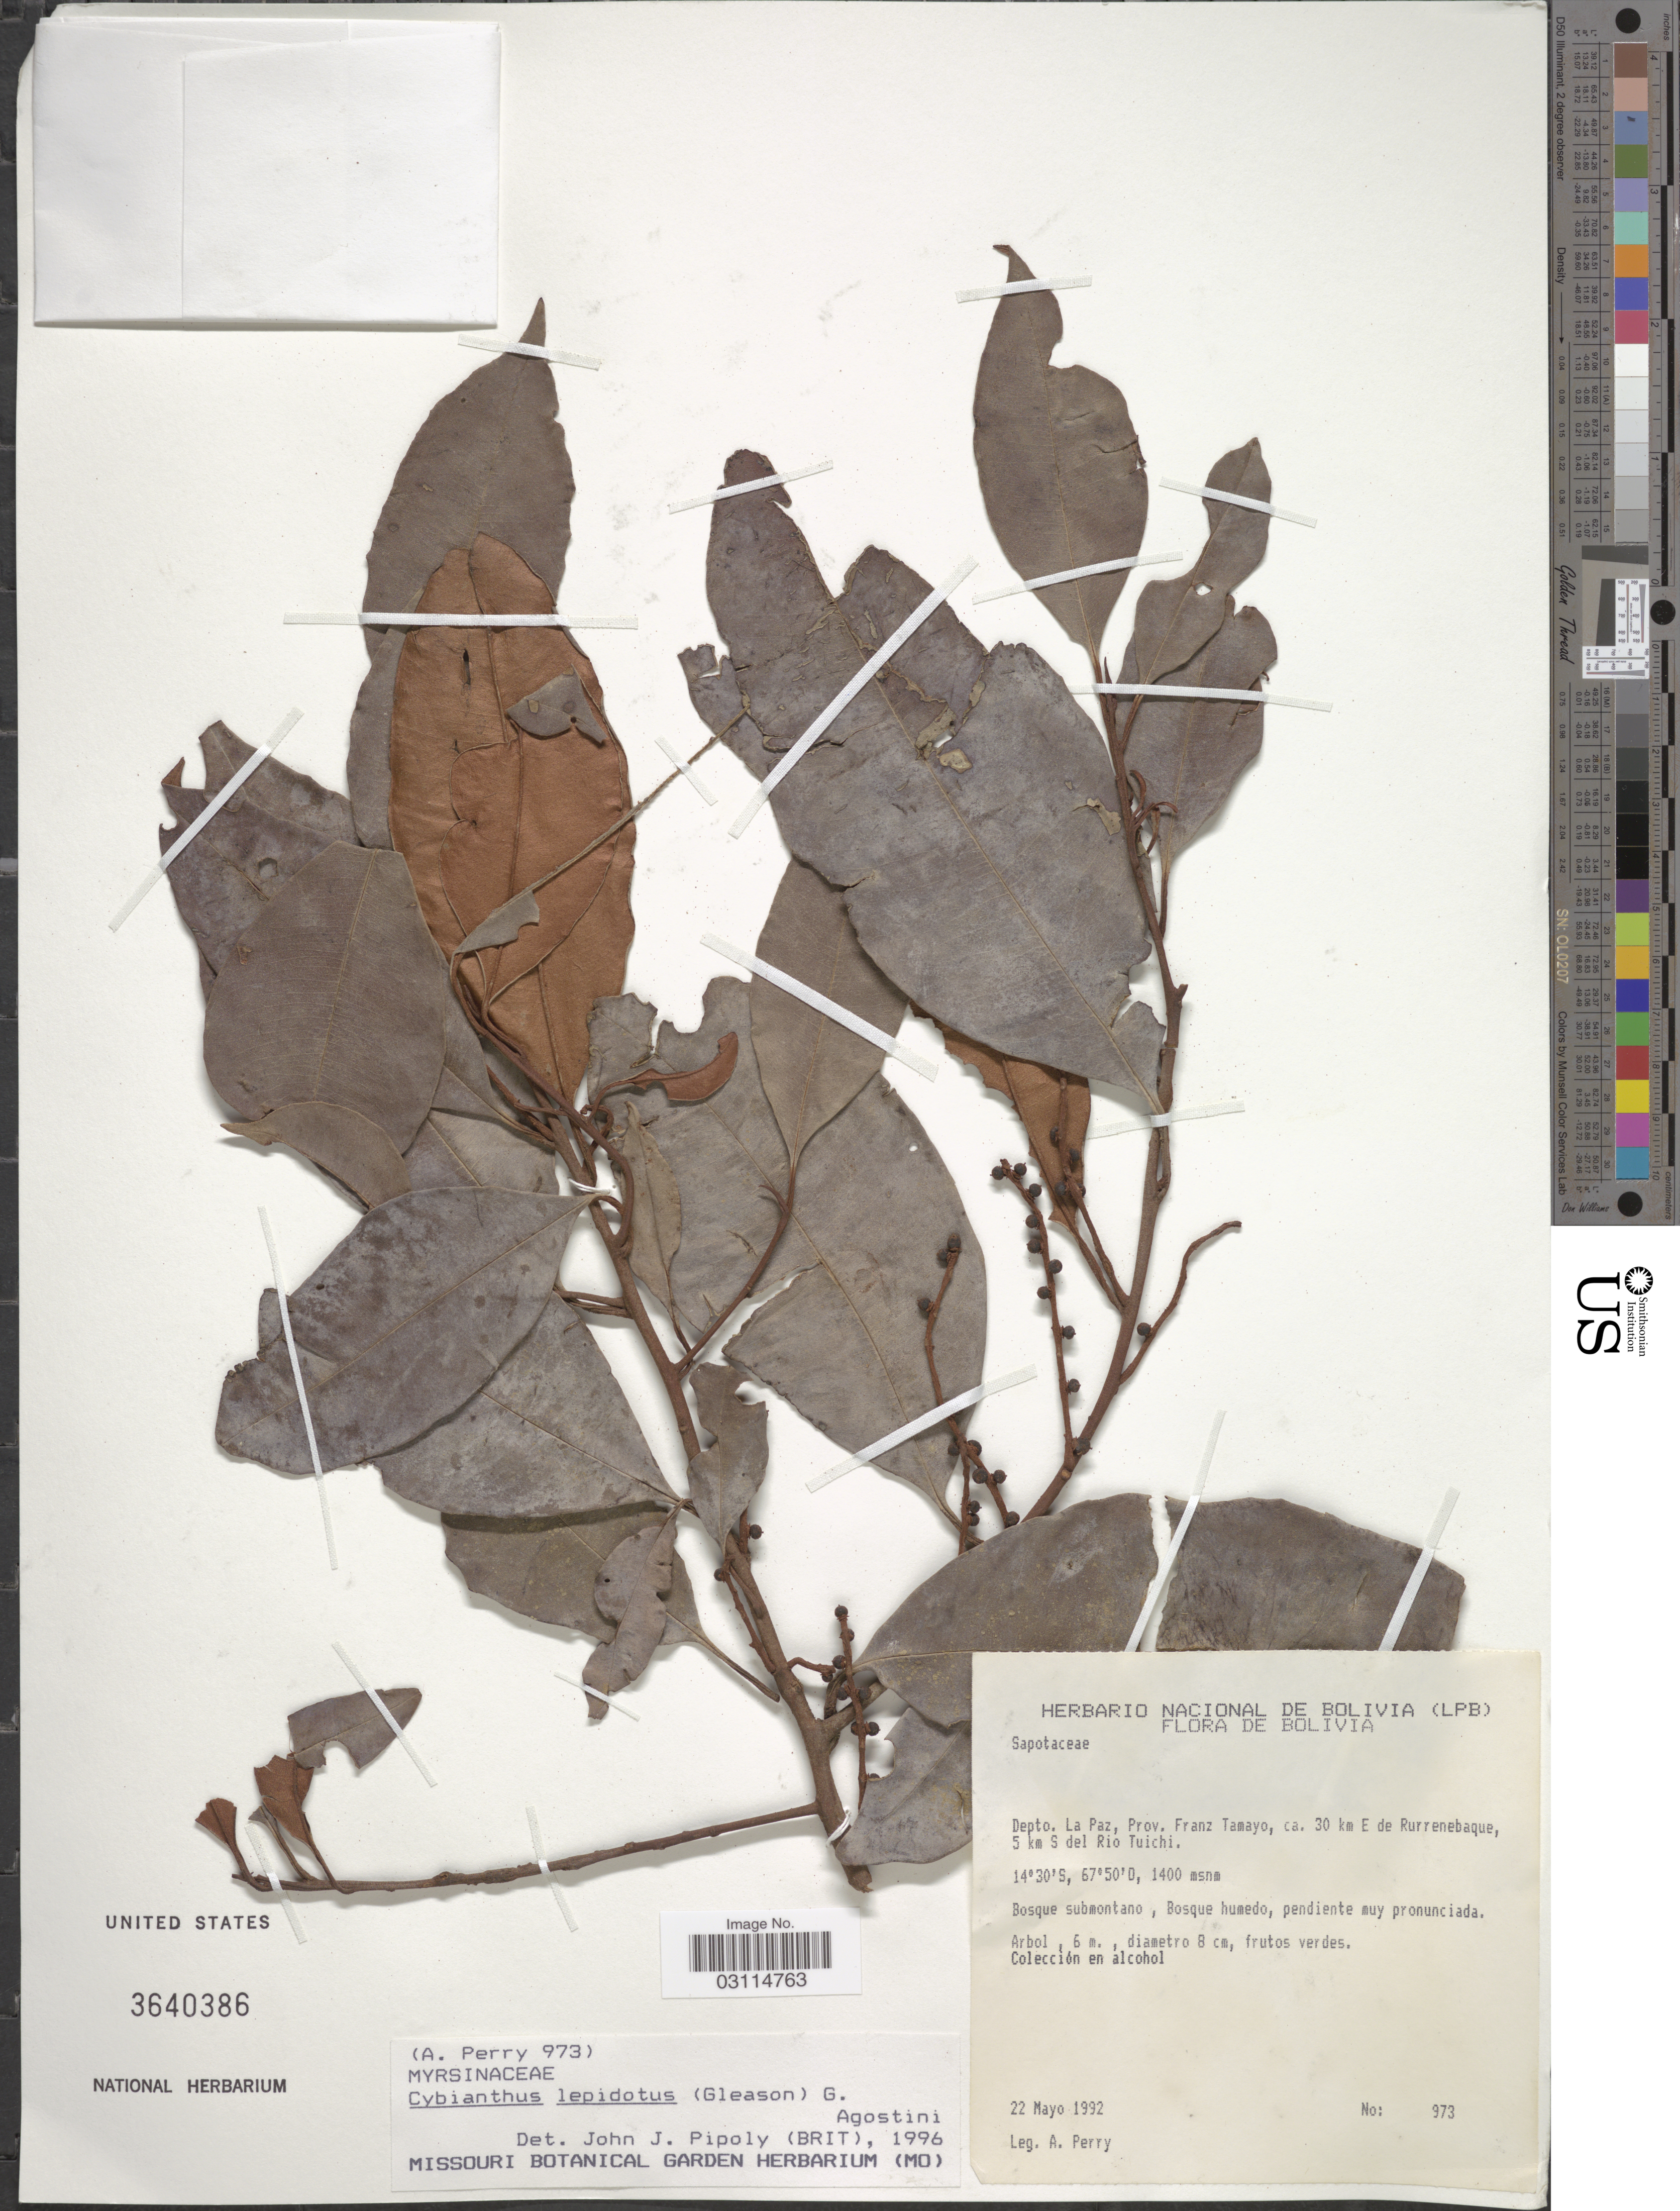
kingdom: Plantae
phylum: Tracheophyta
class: Magnoliopsida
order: Ericales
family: Primulaceae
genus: Cybianthus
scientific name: Cybianthus lepidotus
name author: (Gleason) G. Agostini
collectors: A. Perry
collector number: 973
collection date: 1992-05-22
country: Bolivia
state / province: La Paz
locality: Depto. La Paz, Prov. Franz Tamayo, ca. 30 km E de Rurrenebaque, 5 km S del Rio Tuichi.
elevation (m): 1400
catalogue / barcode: US 3640386